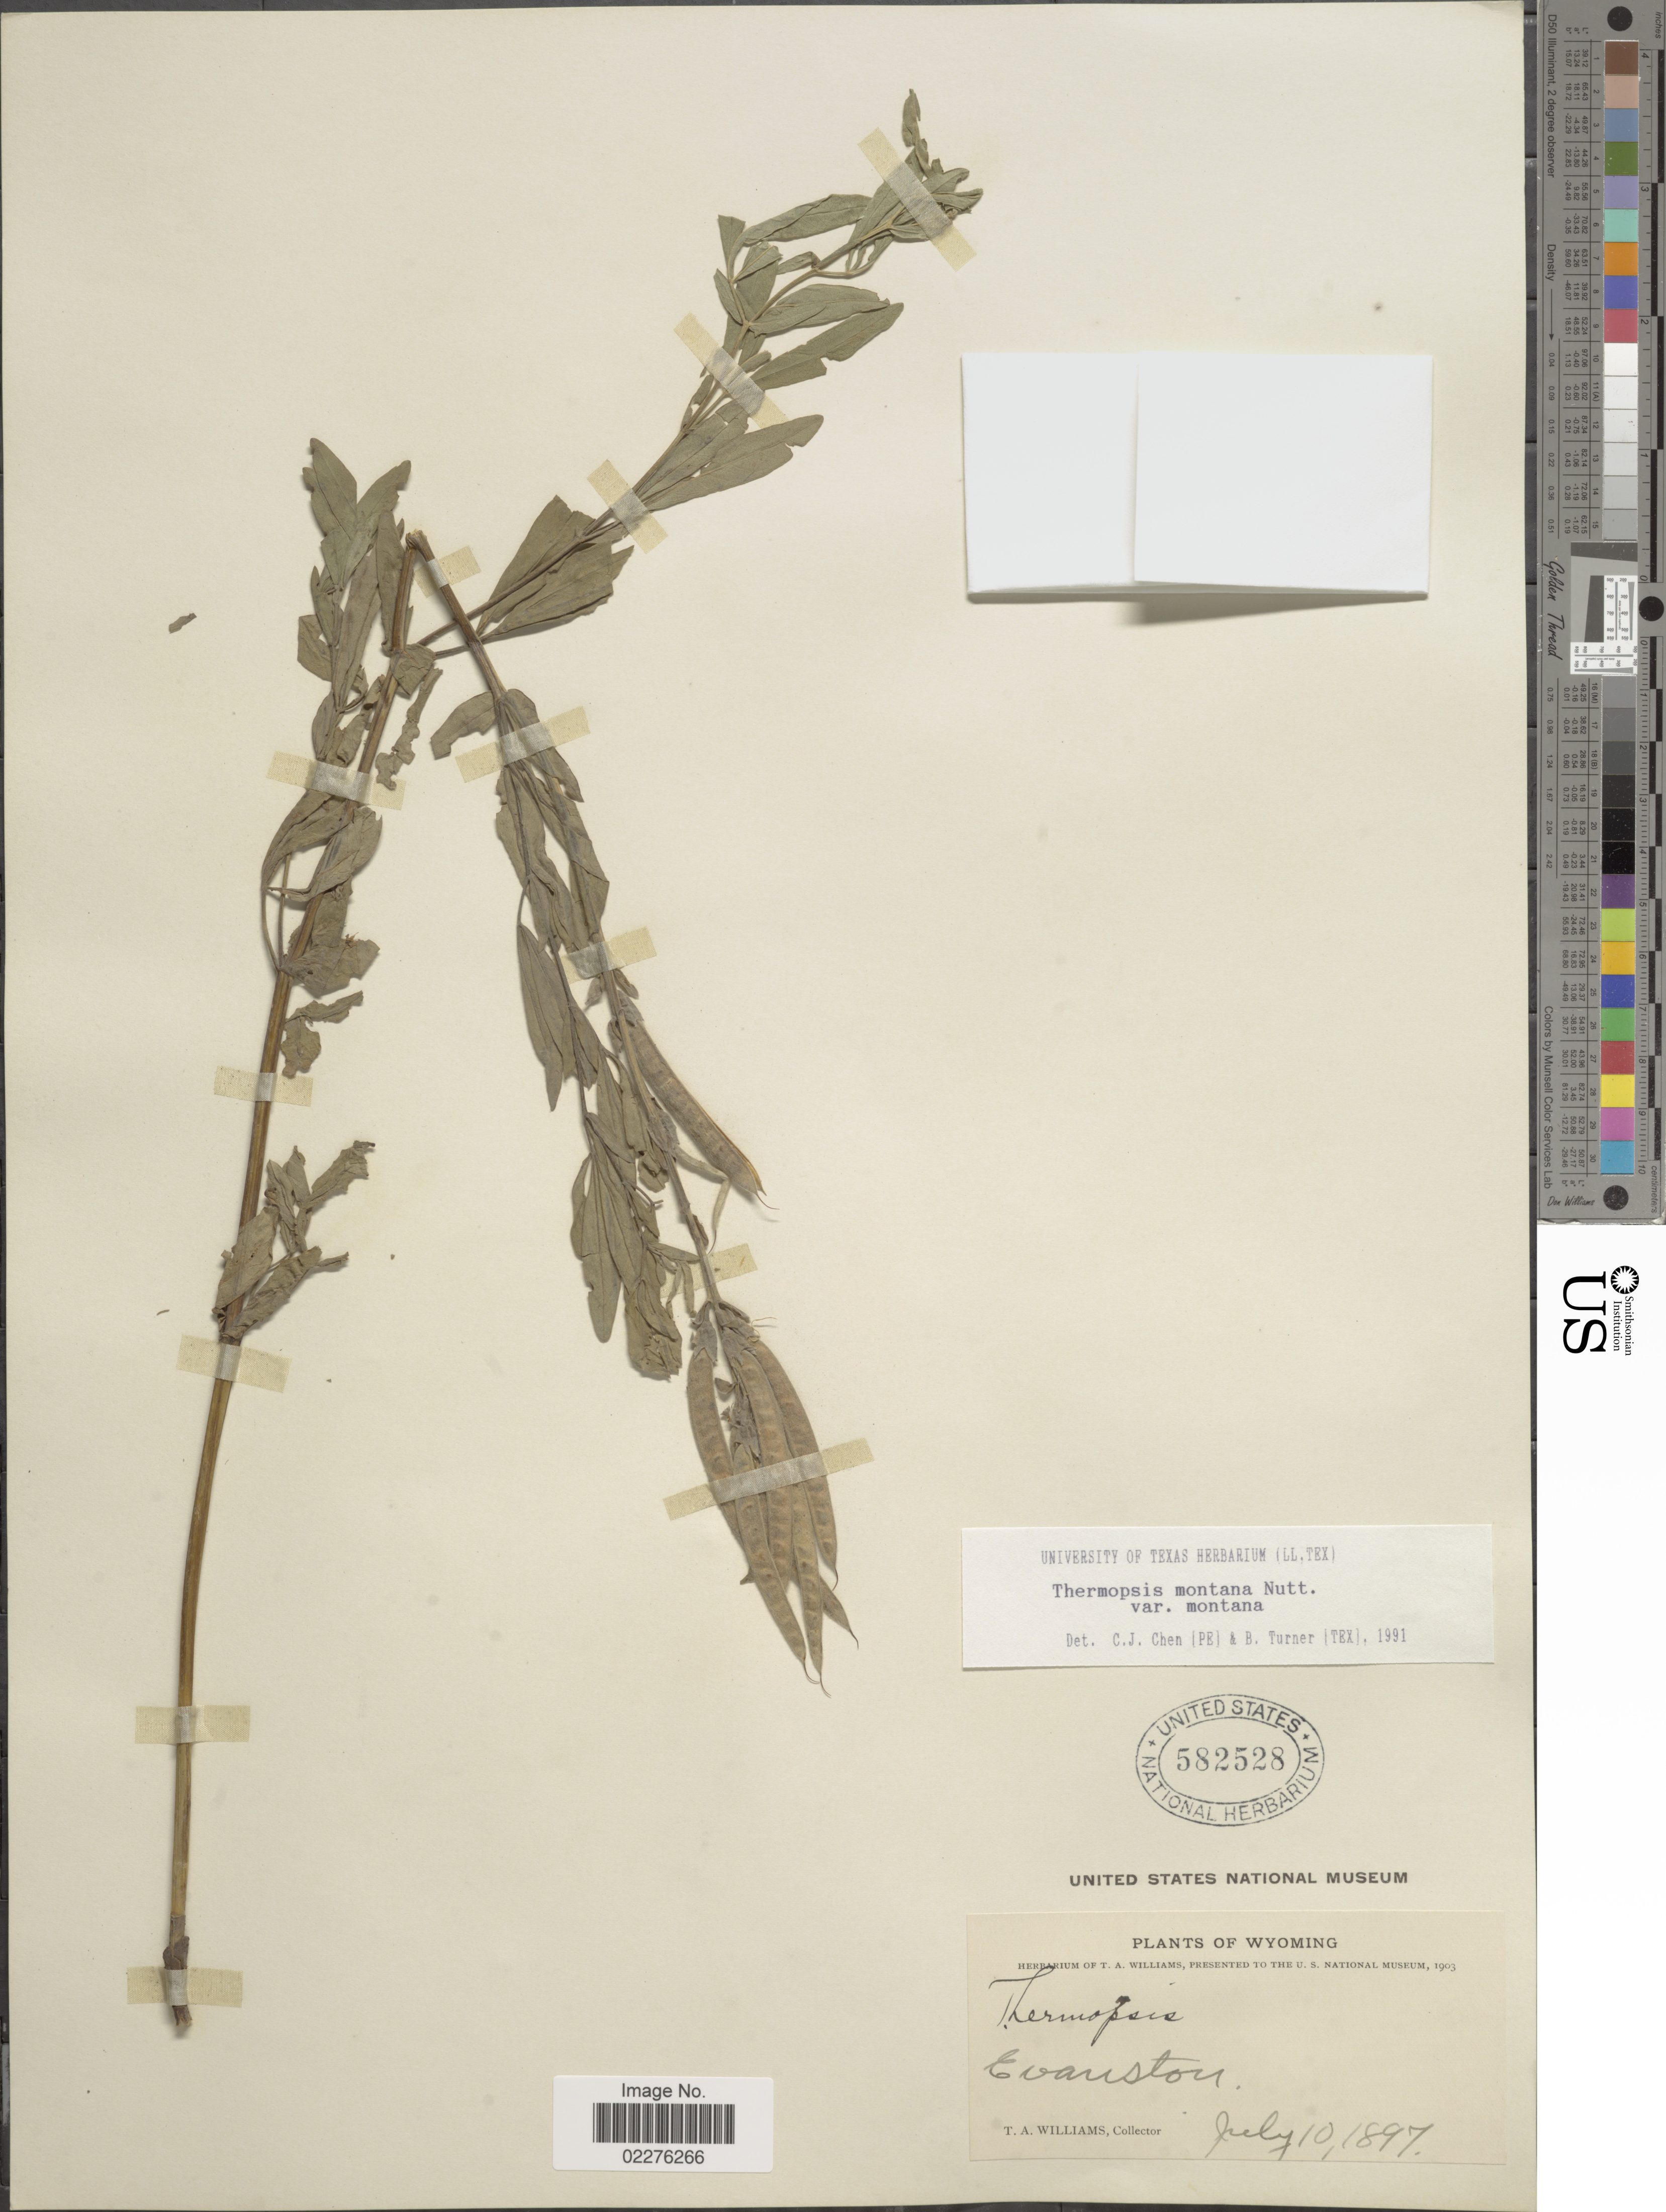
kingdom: Plantae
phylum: Tracheophyta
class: Magnoliopsida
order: Fabales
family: Fabaceae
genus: Thermopsis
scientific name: Thermopsis montana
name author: Nutt.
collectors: T. A. Williams (herbarium)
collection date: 1897-07-10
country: United States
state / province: Wyoming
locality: Evanston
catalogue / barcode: US 582528